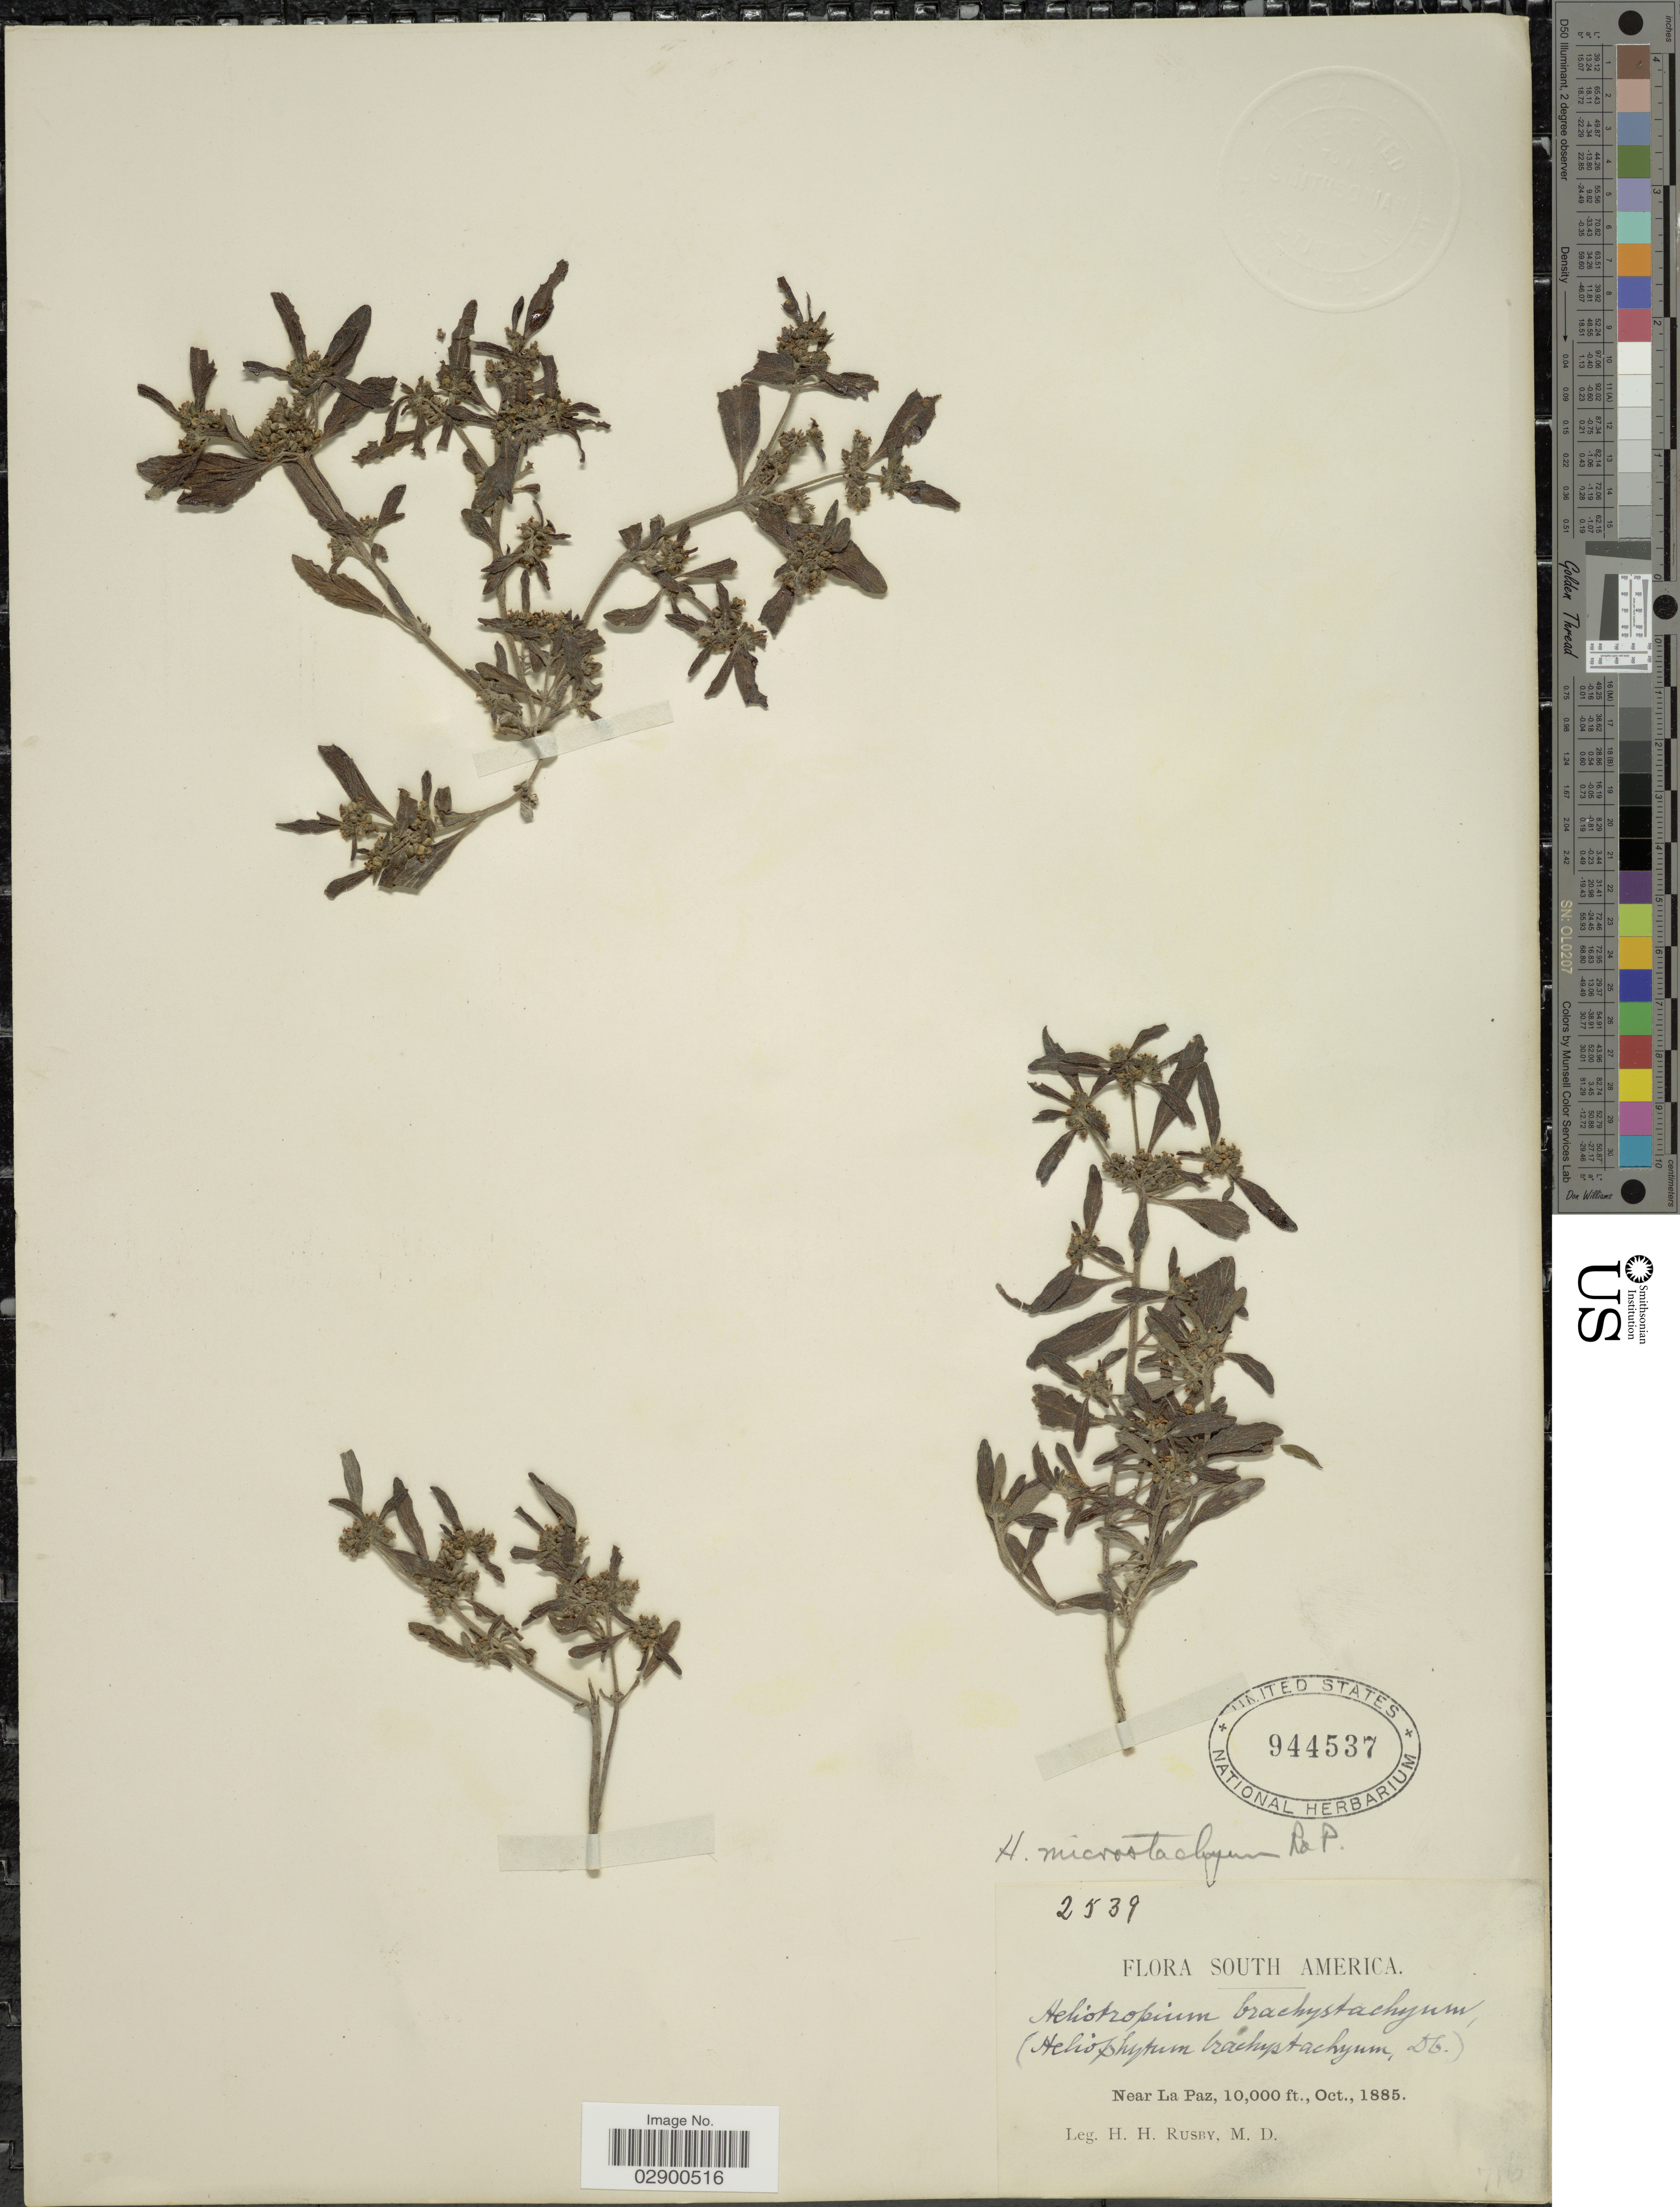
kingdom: Plantae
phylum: Tracheophyta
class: Magnoliopsida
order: Boraginales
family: Heliotropiaceae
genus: Heliotropium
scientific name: Heliotropium microstachyum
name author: Ruiz & Pav.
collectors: H. H. Rusby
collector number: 2539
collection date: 1885-10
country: Bolivia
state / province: La Paz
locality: Near La Paz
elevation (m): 3048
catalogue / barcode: US 944537